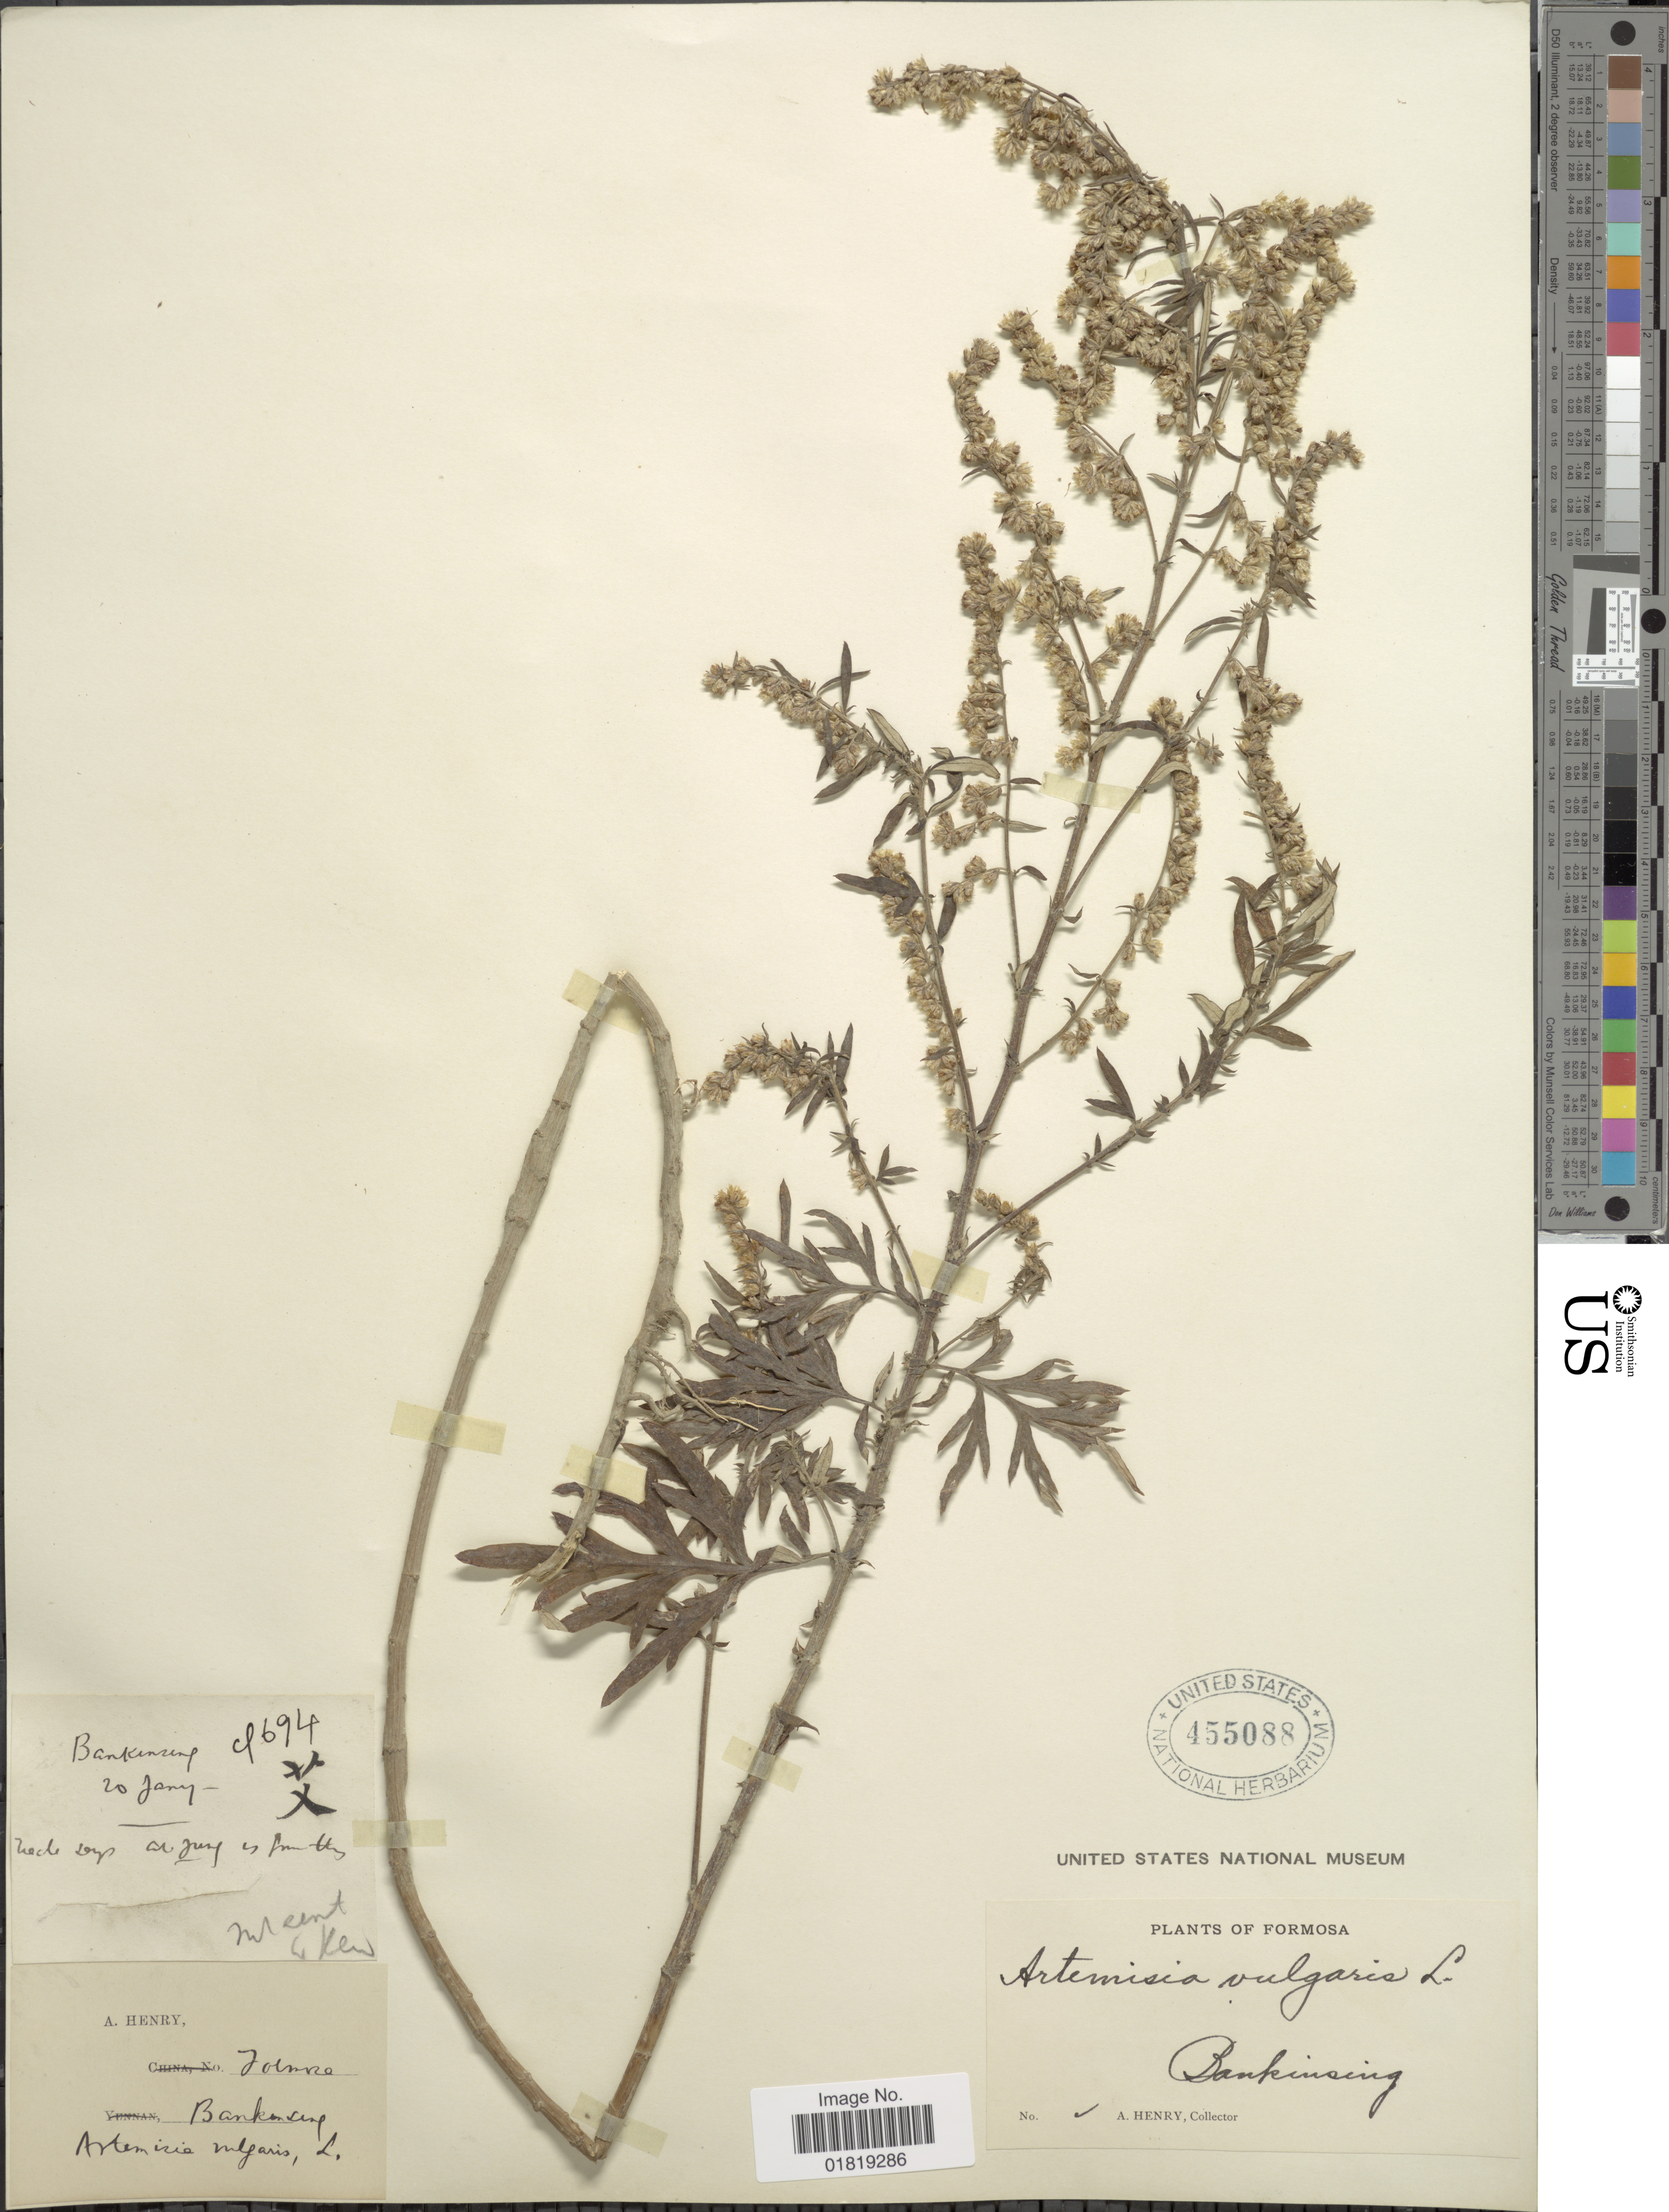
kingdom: Plantae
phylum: Tracheophyta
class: Magnoliopsida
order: Asterales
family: Asteraceae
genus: Artemisia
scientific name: Artemisia vulgaris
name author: L.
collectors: A. Henry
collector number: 9694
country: Taiwan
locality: Bankinsing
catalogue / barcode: US 455088